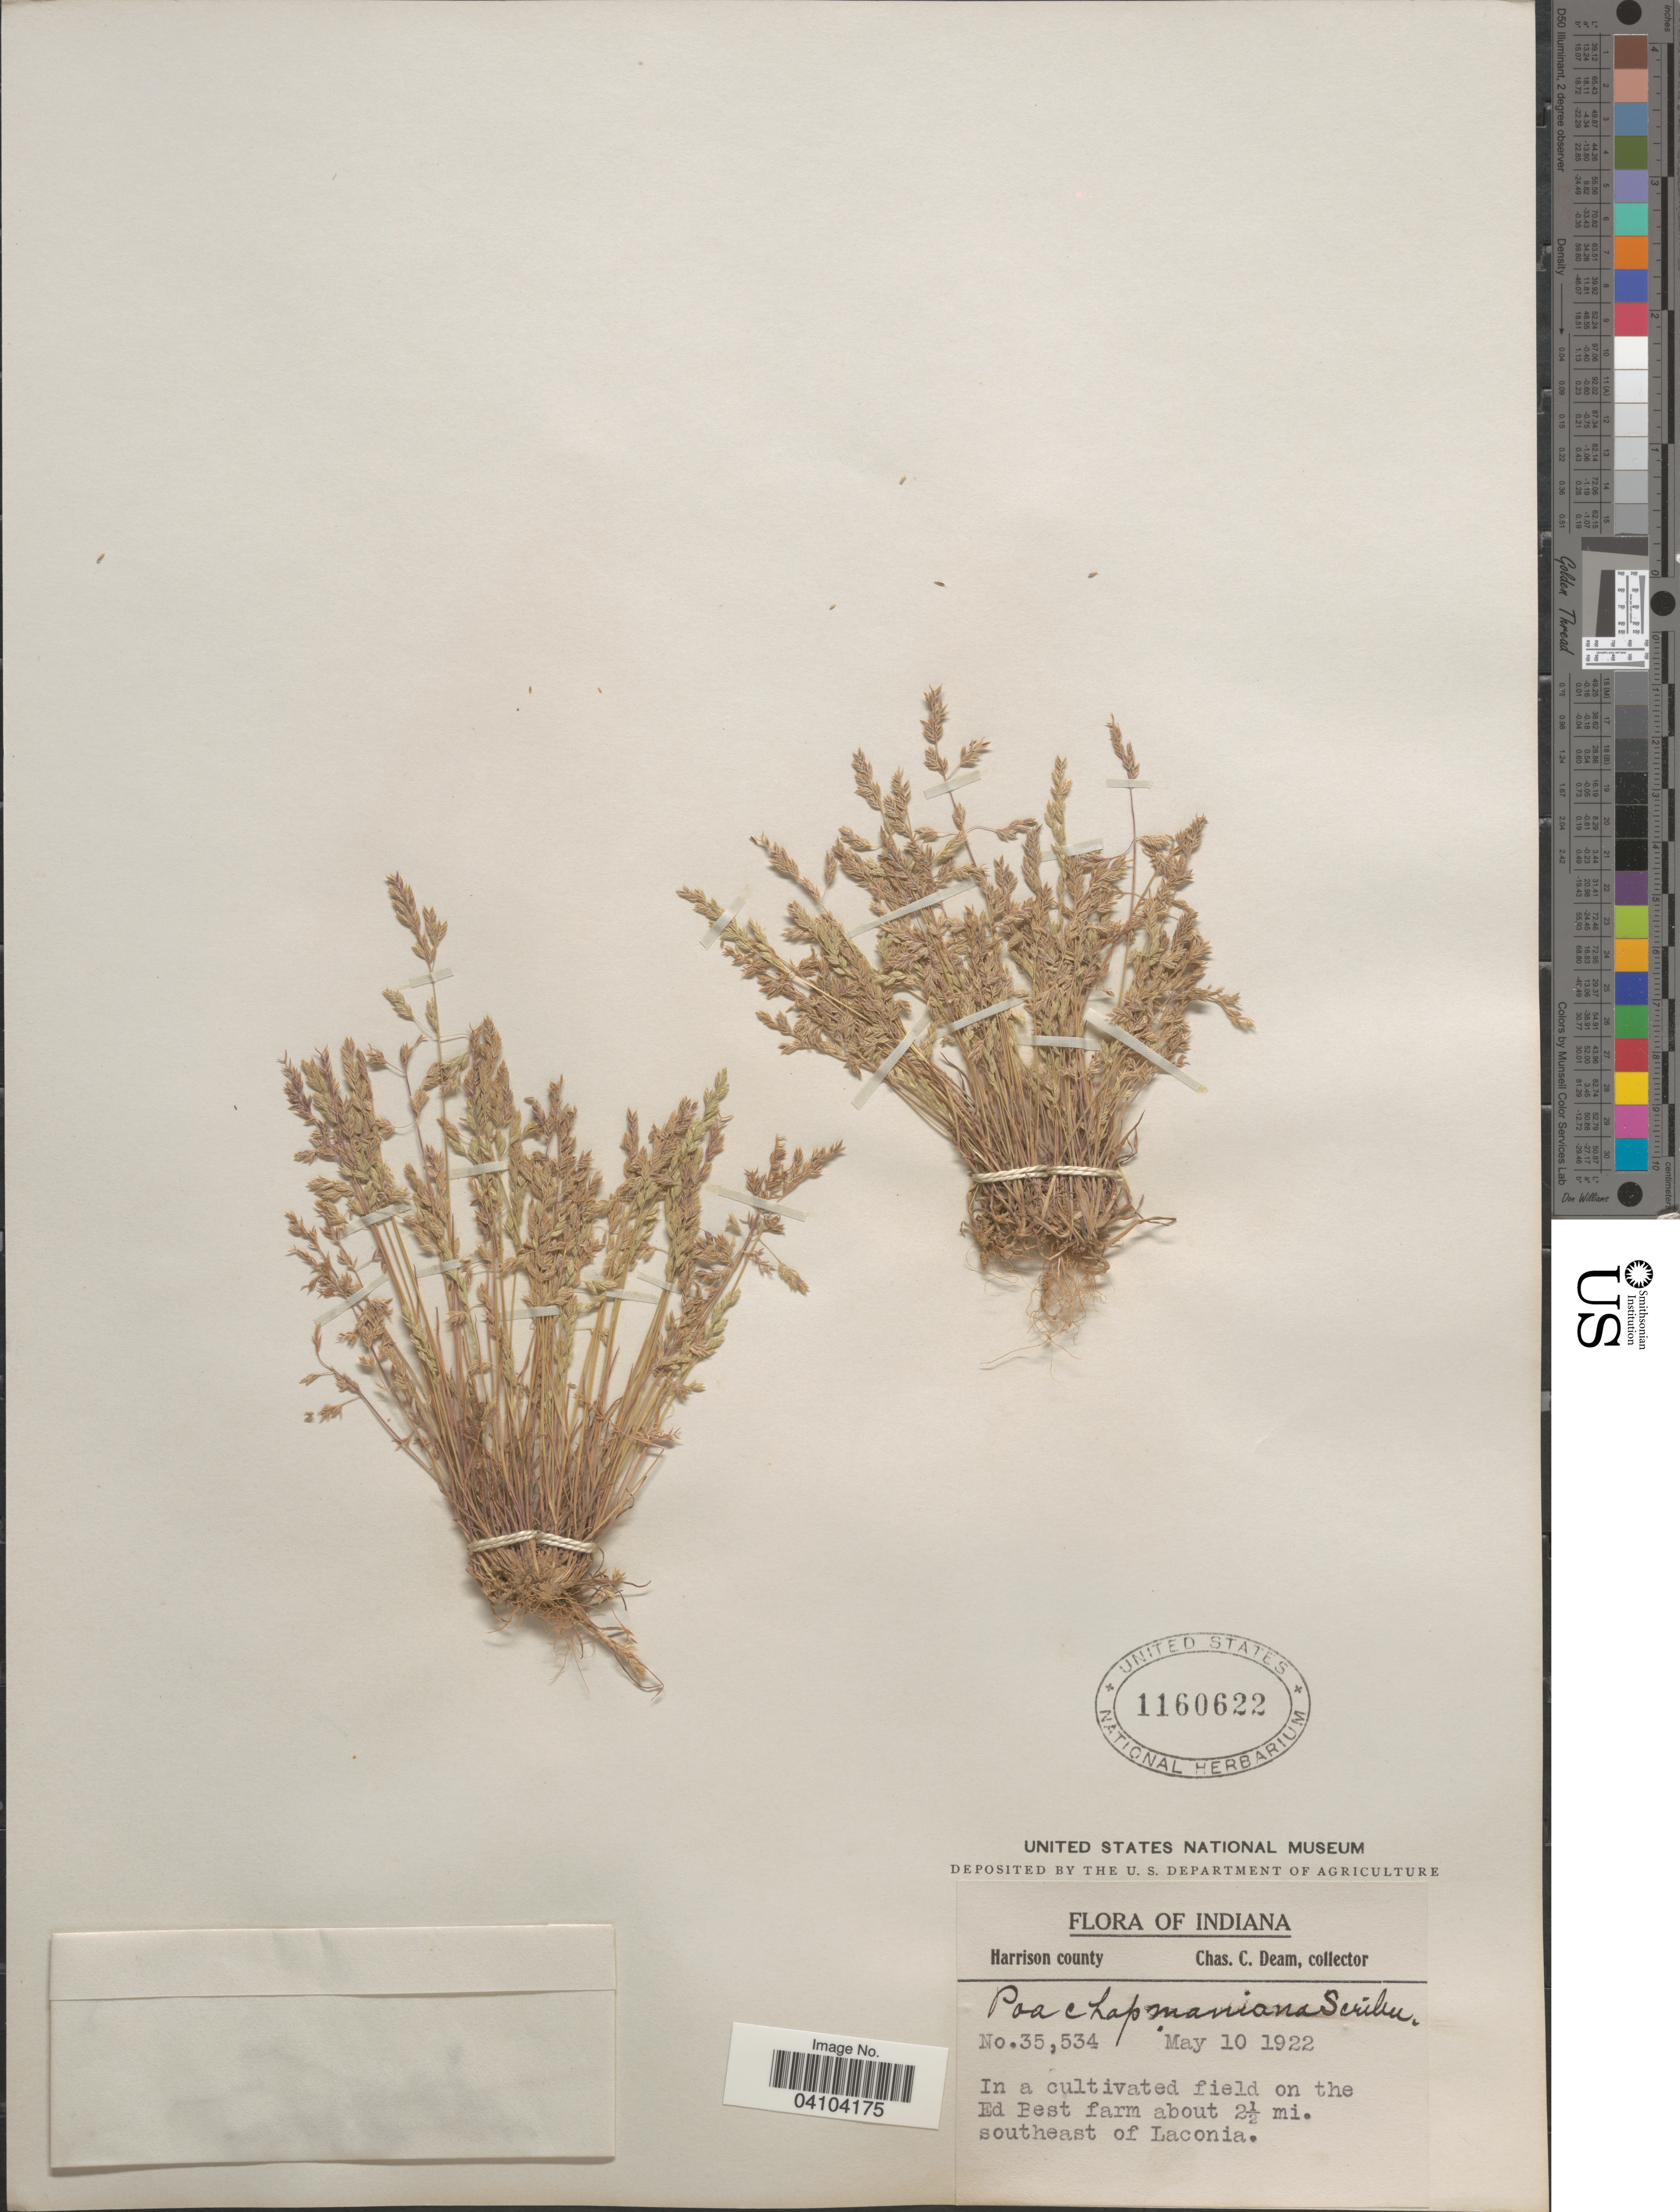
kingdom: Plantae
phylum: Tracheophyta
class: Liliopsida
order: Poales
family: Poaceae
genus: Poa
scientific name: Poa chapmaniana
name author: Scribn.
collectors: C. C. Deam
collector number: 35534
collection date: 1922-05-10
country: United States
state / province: Indiana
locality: Harrison county. In a cultivated field on the Ed Best farm about 2½ mi. southeast of Laconia.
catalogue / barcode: US 1160622